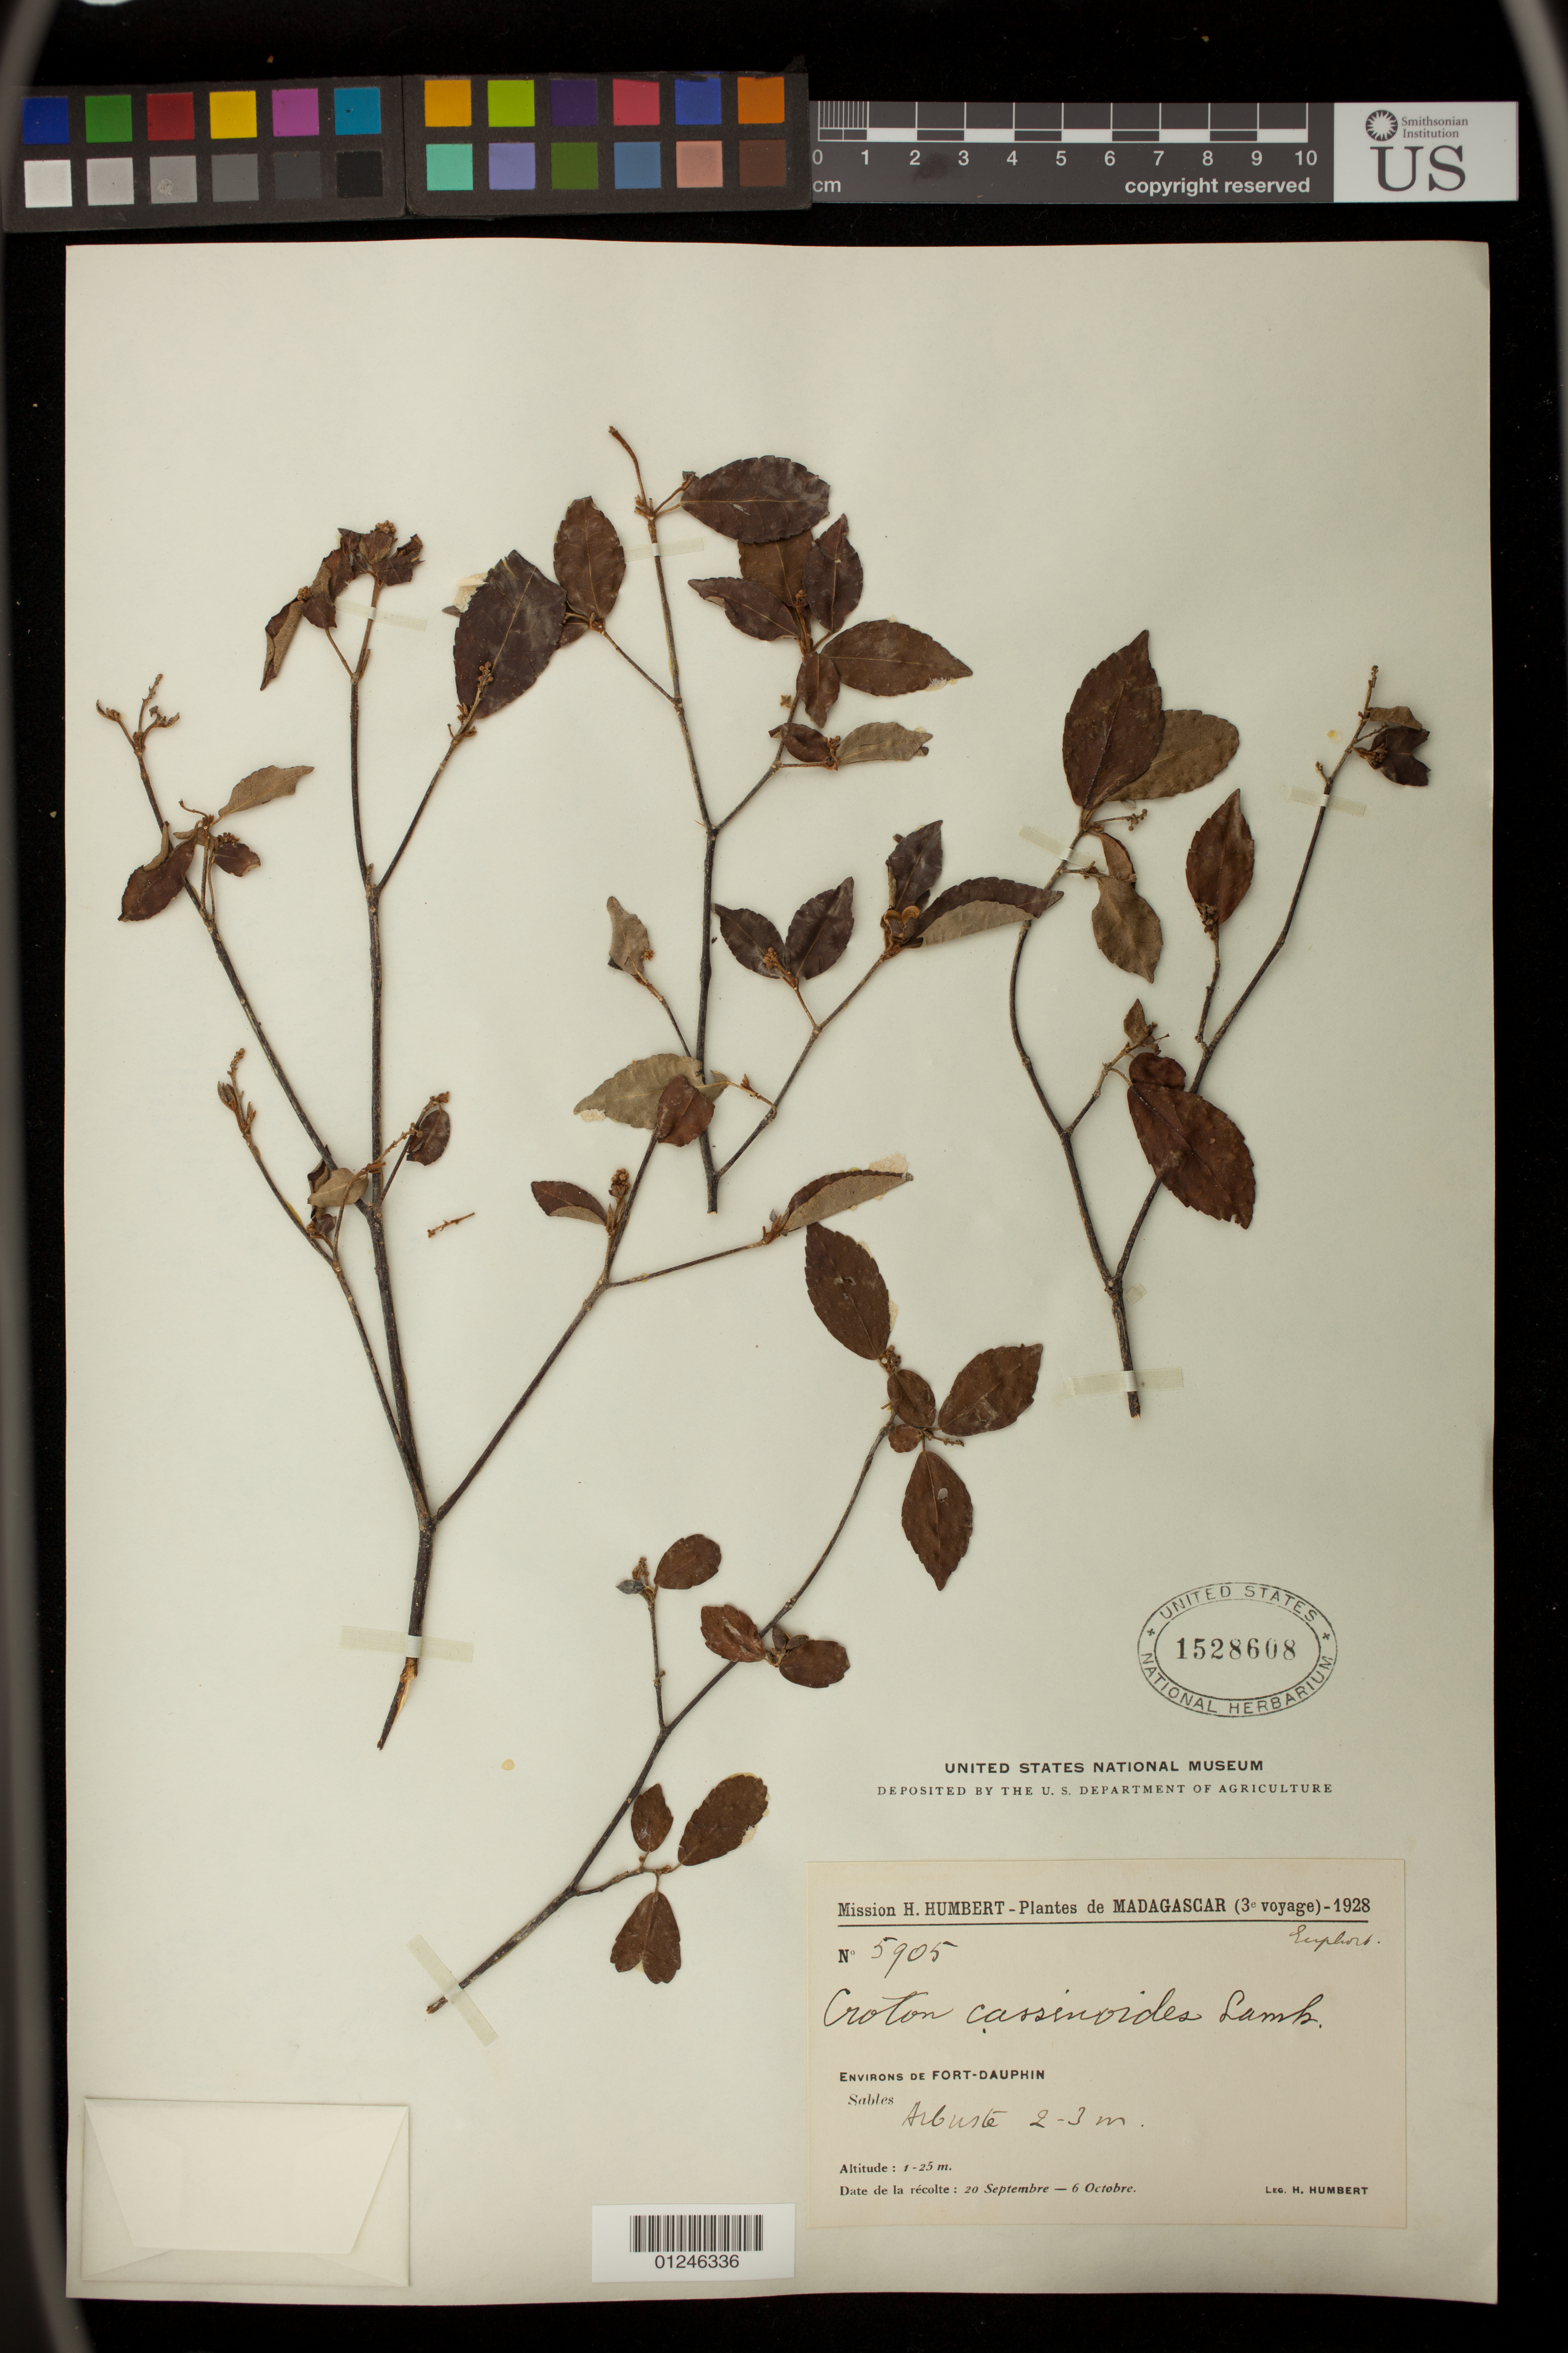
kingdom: Plantae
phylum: Tracheophyta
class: Magnoliopsida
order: Malpighiales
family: Euphorbiaceae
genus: Croton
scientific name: Croton cassinoides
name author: Lam.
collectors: H. Humbert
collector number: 5905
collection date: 1928-09-20/1928-10-06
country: Madagascar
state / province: Anosy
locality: Environs de Fort-Dauphin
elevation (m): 1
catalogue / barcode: US 1528608